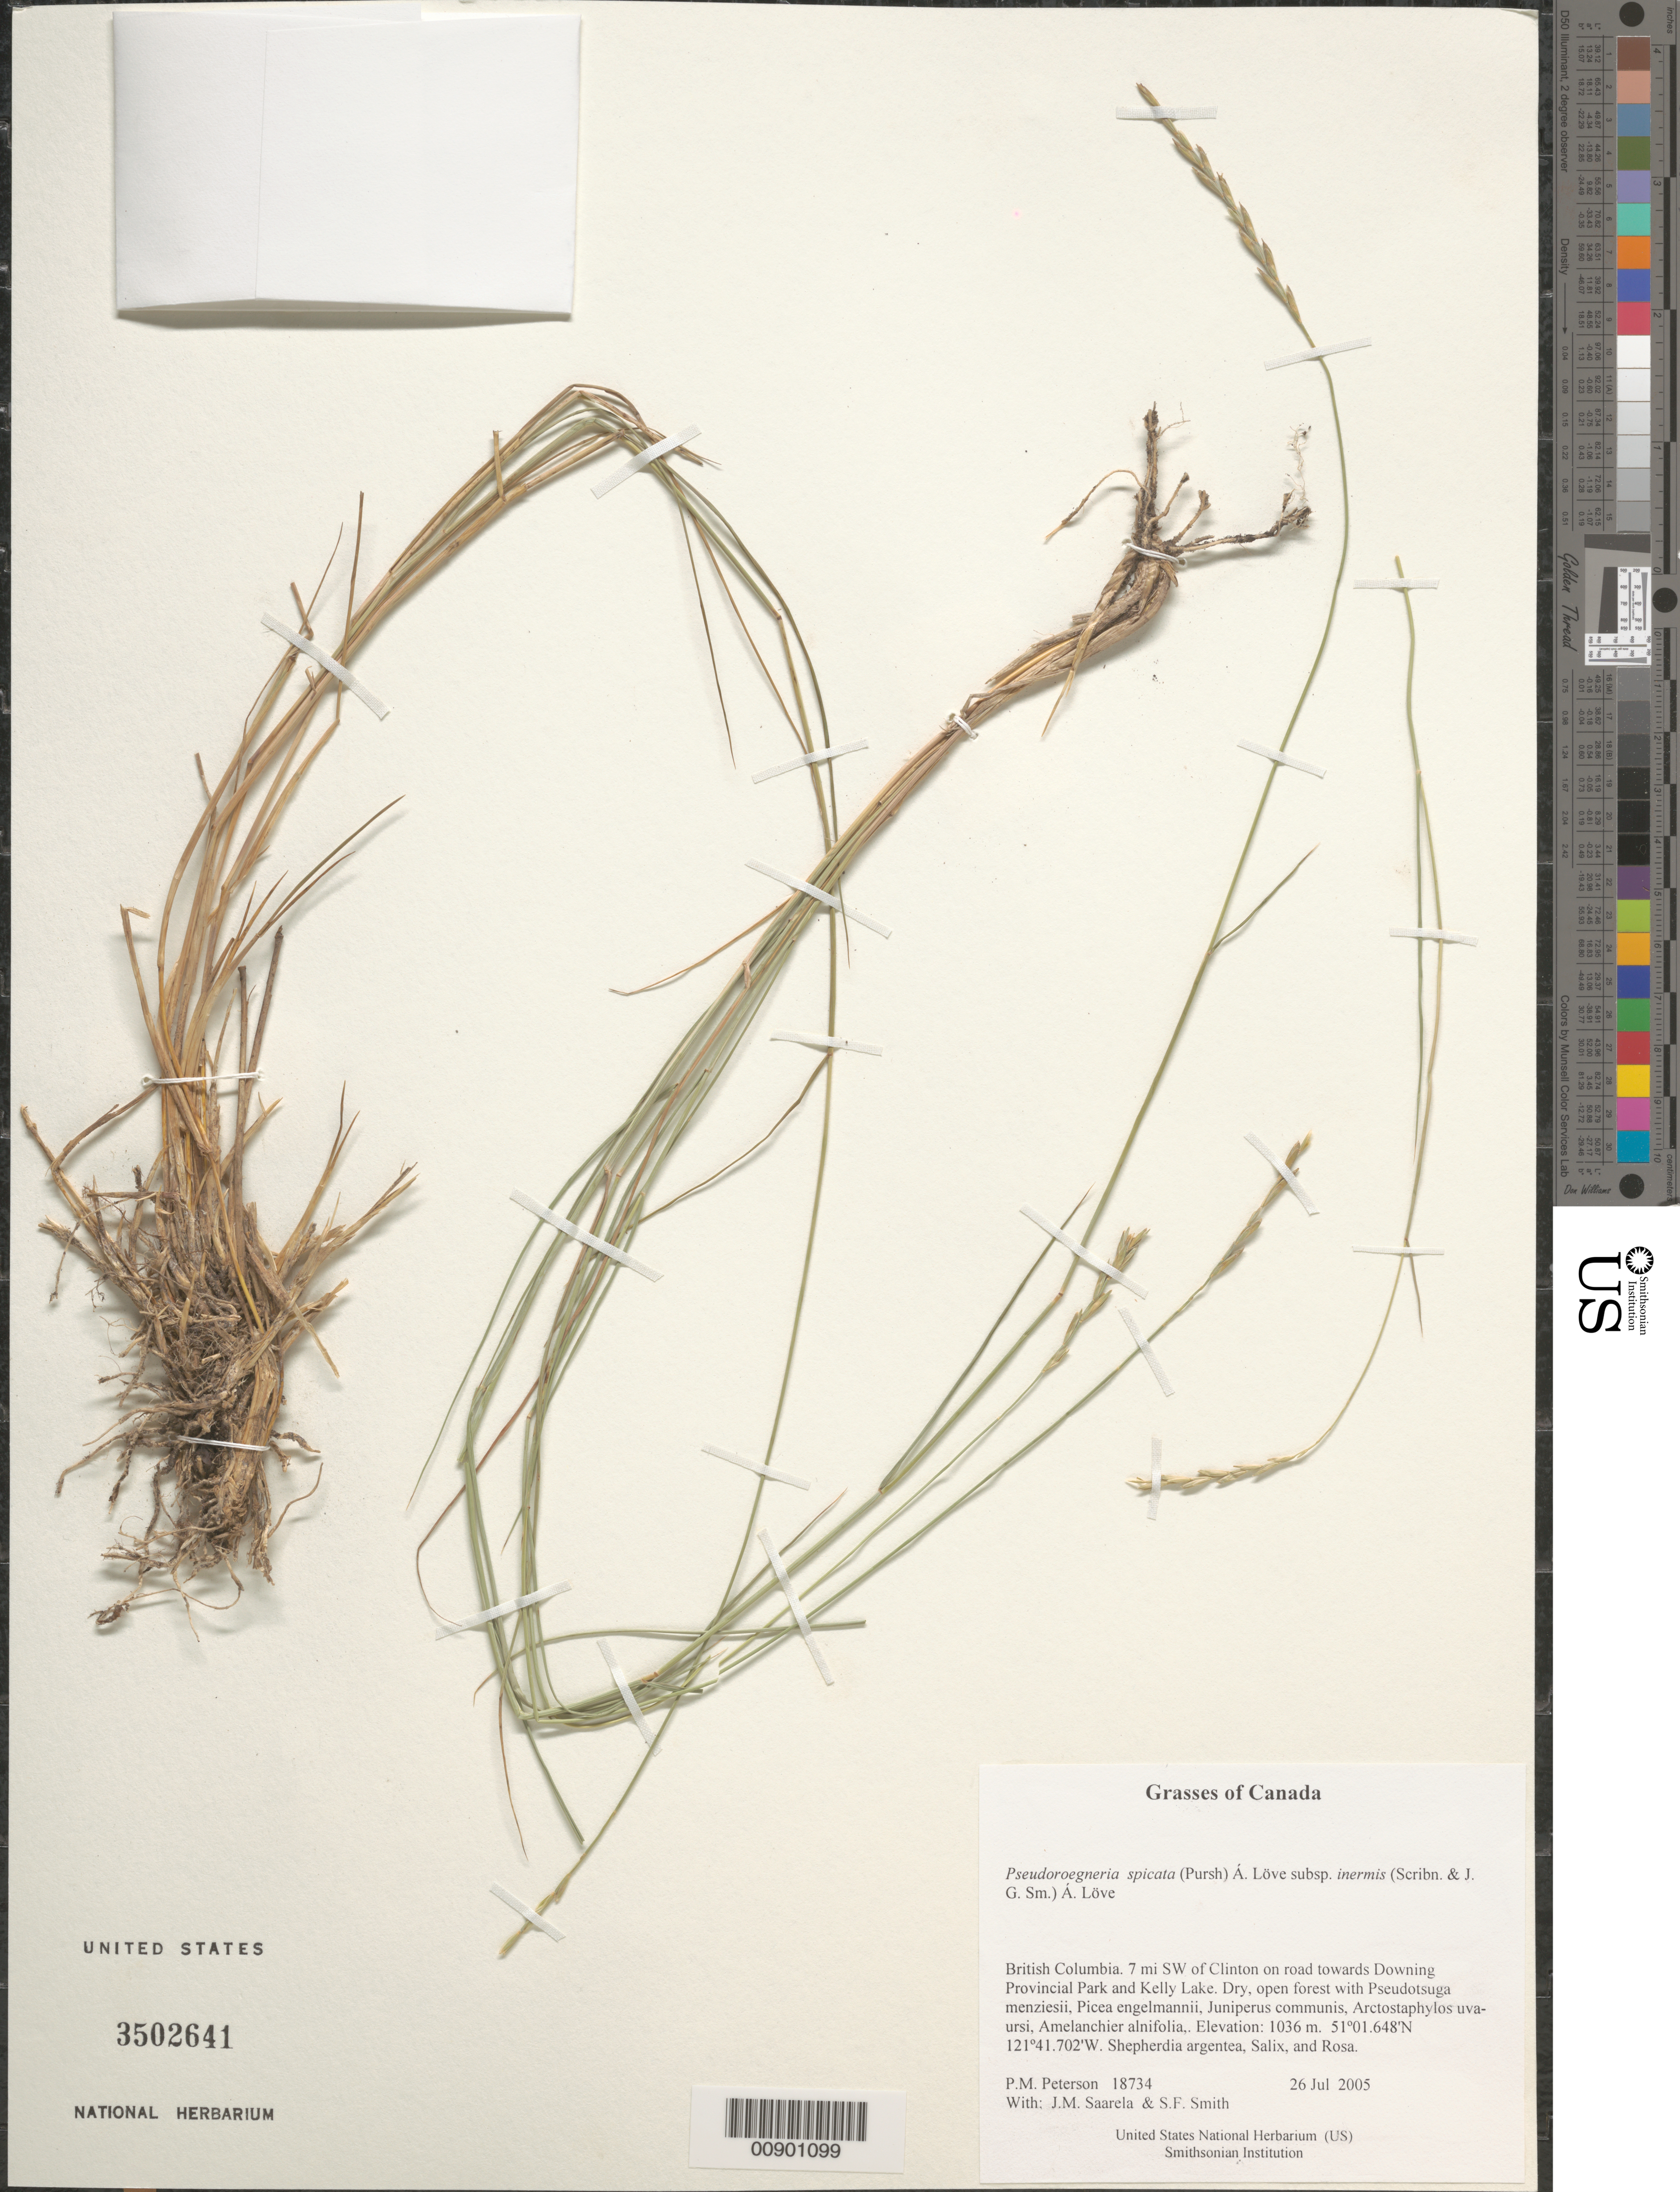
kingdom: Plantae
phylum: Tracheophyta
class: Liliopsida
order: Poales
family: Poaceae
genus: Pseudoroegneria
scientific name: Pseudoroegneria spicata subsp. inermis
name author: (Scribn. & J.G. Sm.) Á. Löve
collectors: P. M. Peterson, J. Saarela & S.F. Smith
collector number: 18734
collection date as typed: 26 Jul 2004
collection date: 2004-07-26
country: Canada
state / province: British Columbia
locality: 7 mi SW of Clinton on road towards Downing Provincial Park and Kelly Lake. Dry, open forest with Pseudotsuga menziesii, Picea engelmannii, Juniperus communis, Arctostaphylos uva-ursi, Amelanchier alnifolia,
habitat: Shepherdia argentea, Salix, and Rosa.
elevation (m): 1036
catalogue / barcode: US 3502641